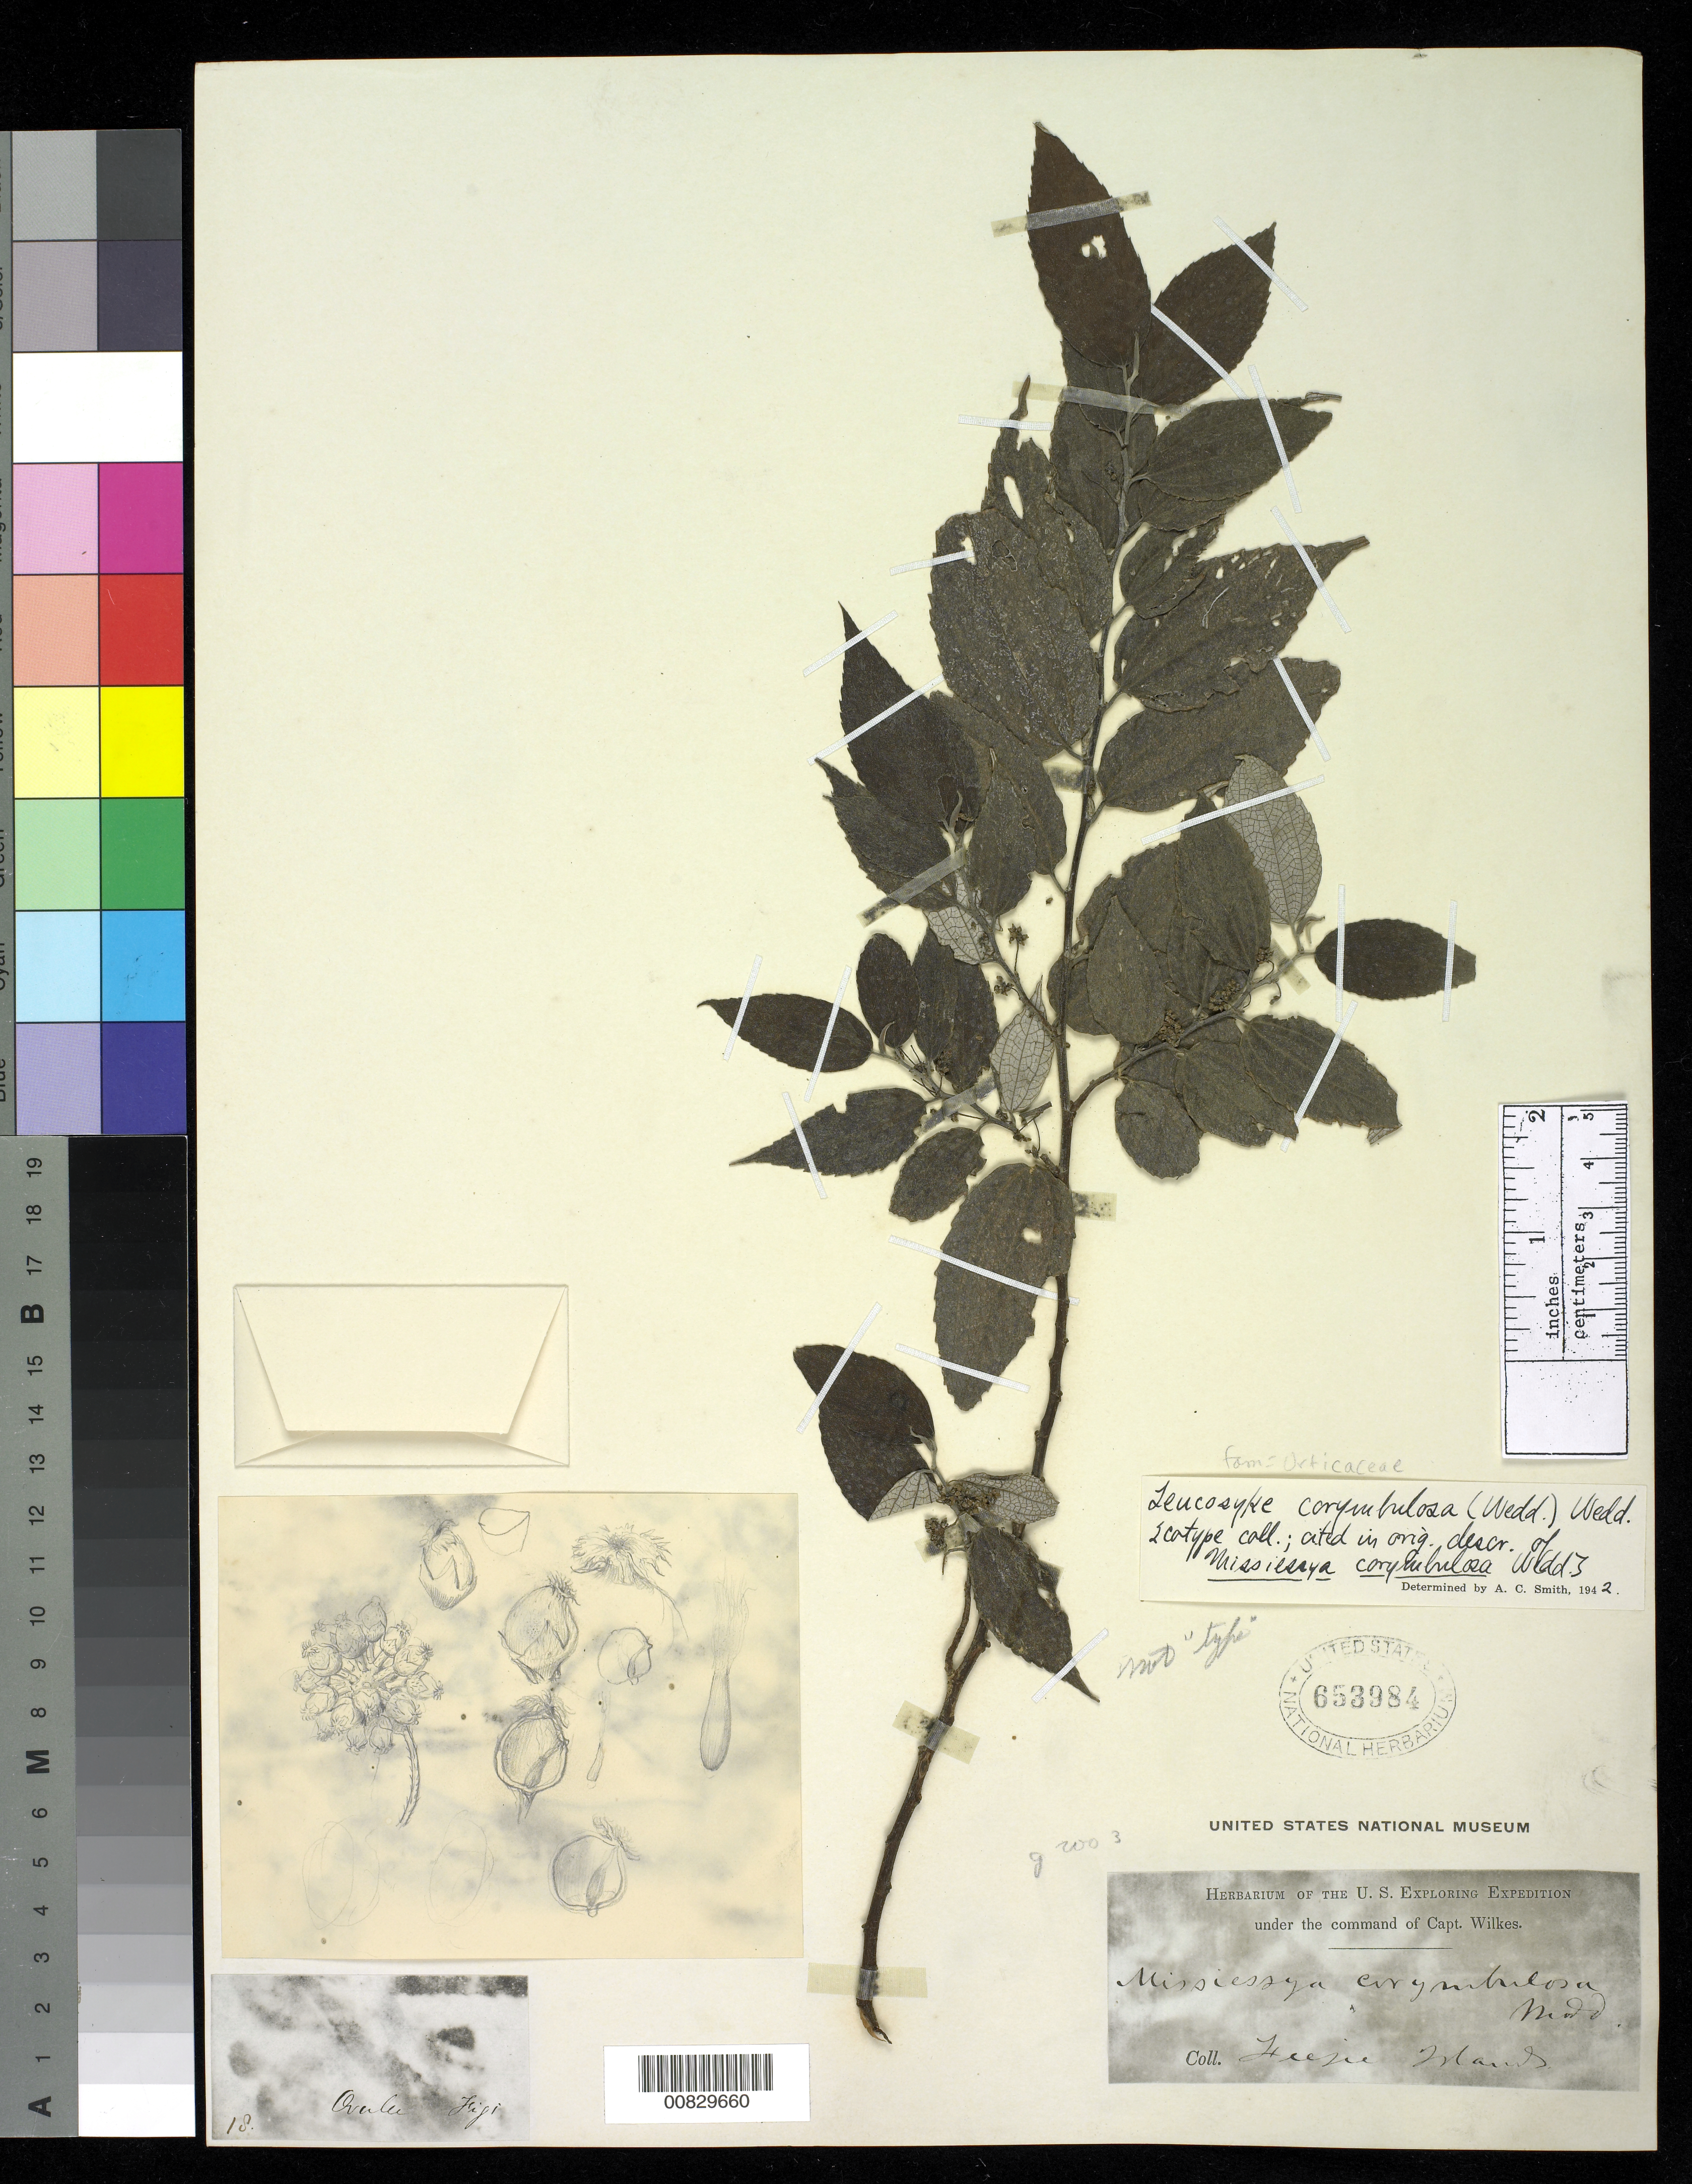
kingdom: Plantae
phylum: Tracheophyta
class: Magnoliopsida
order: Rosales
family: Urticaceae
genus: Leucosyke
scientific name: Leucosyke corymbulosa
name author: (Wedd.) Wedd.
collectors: Wilkes Explor. Exped.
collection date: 1838/1842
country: Fiji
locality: Feejee Islands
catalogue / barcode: US 653984